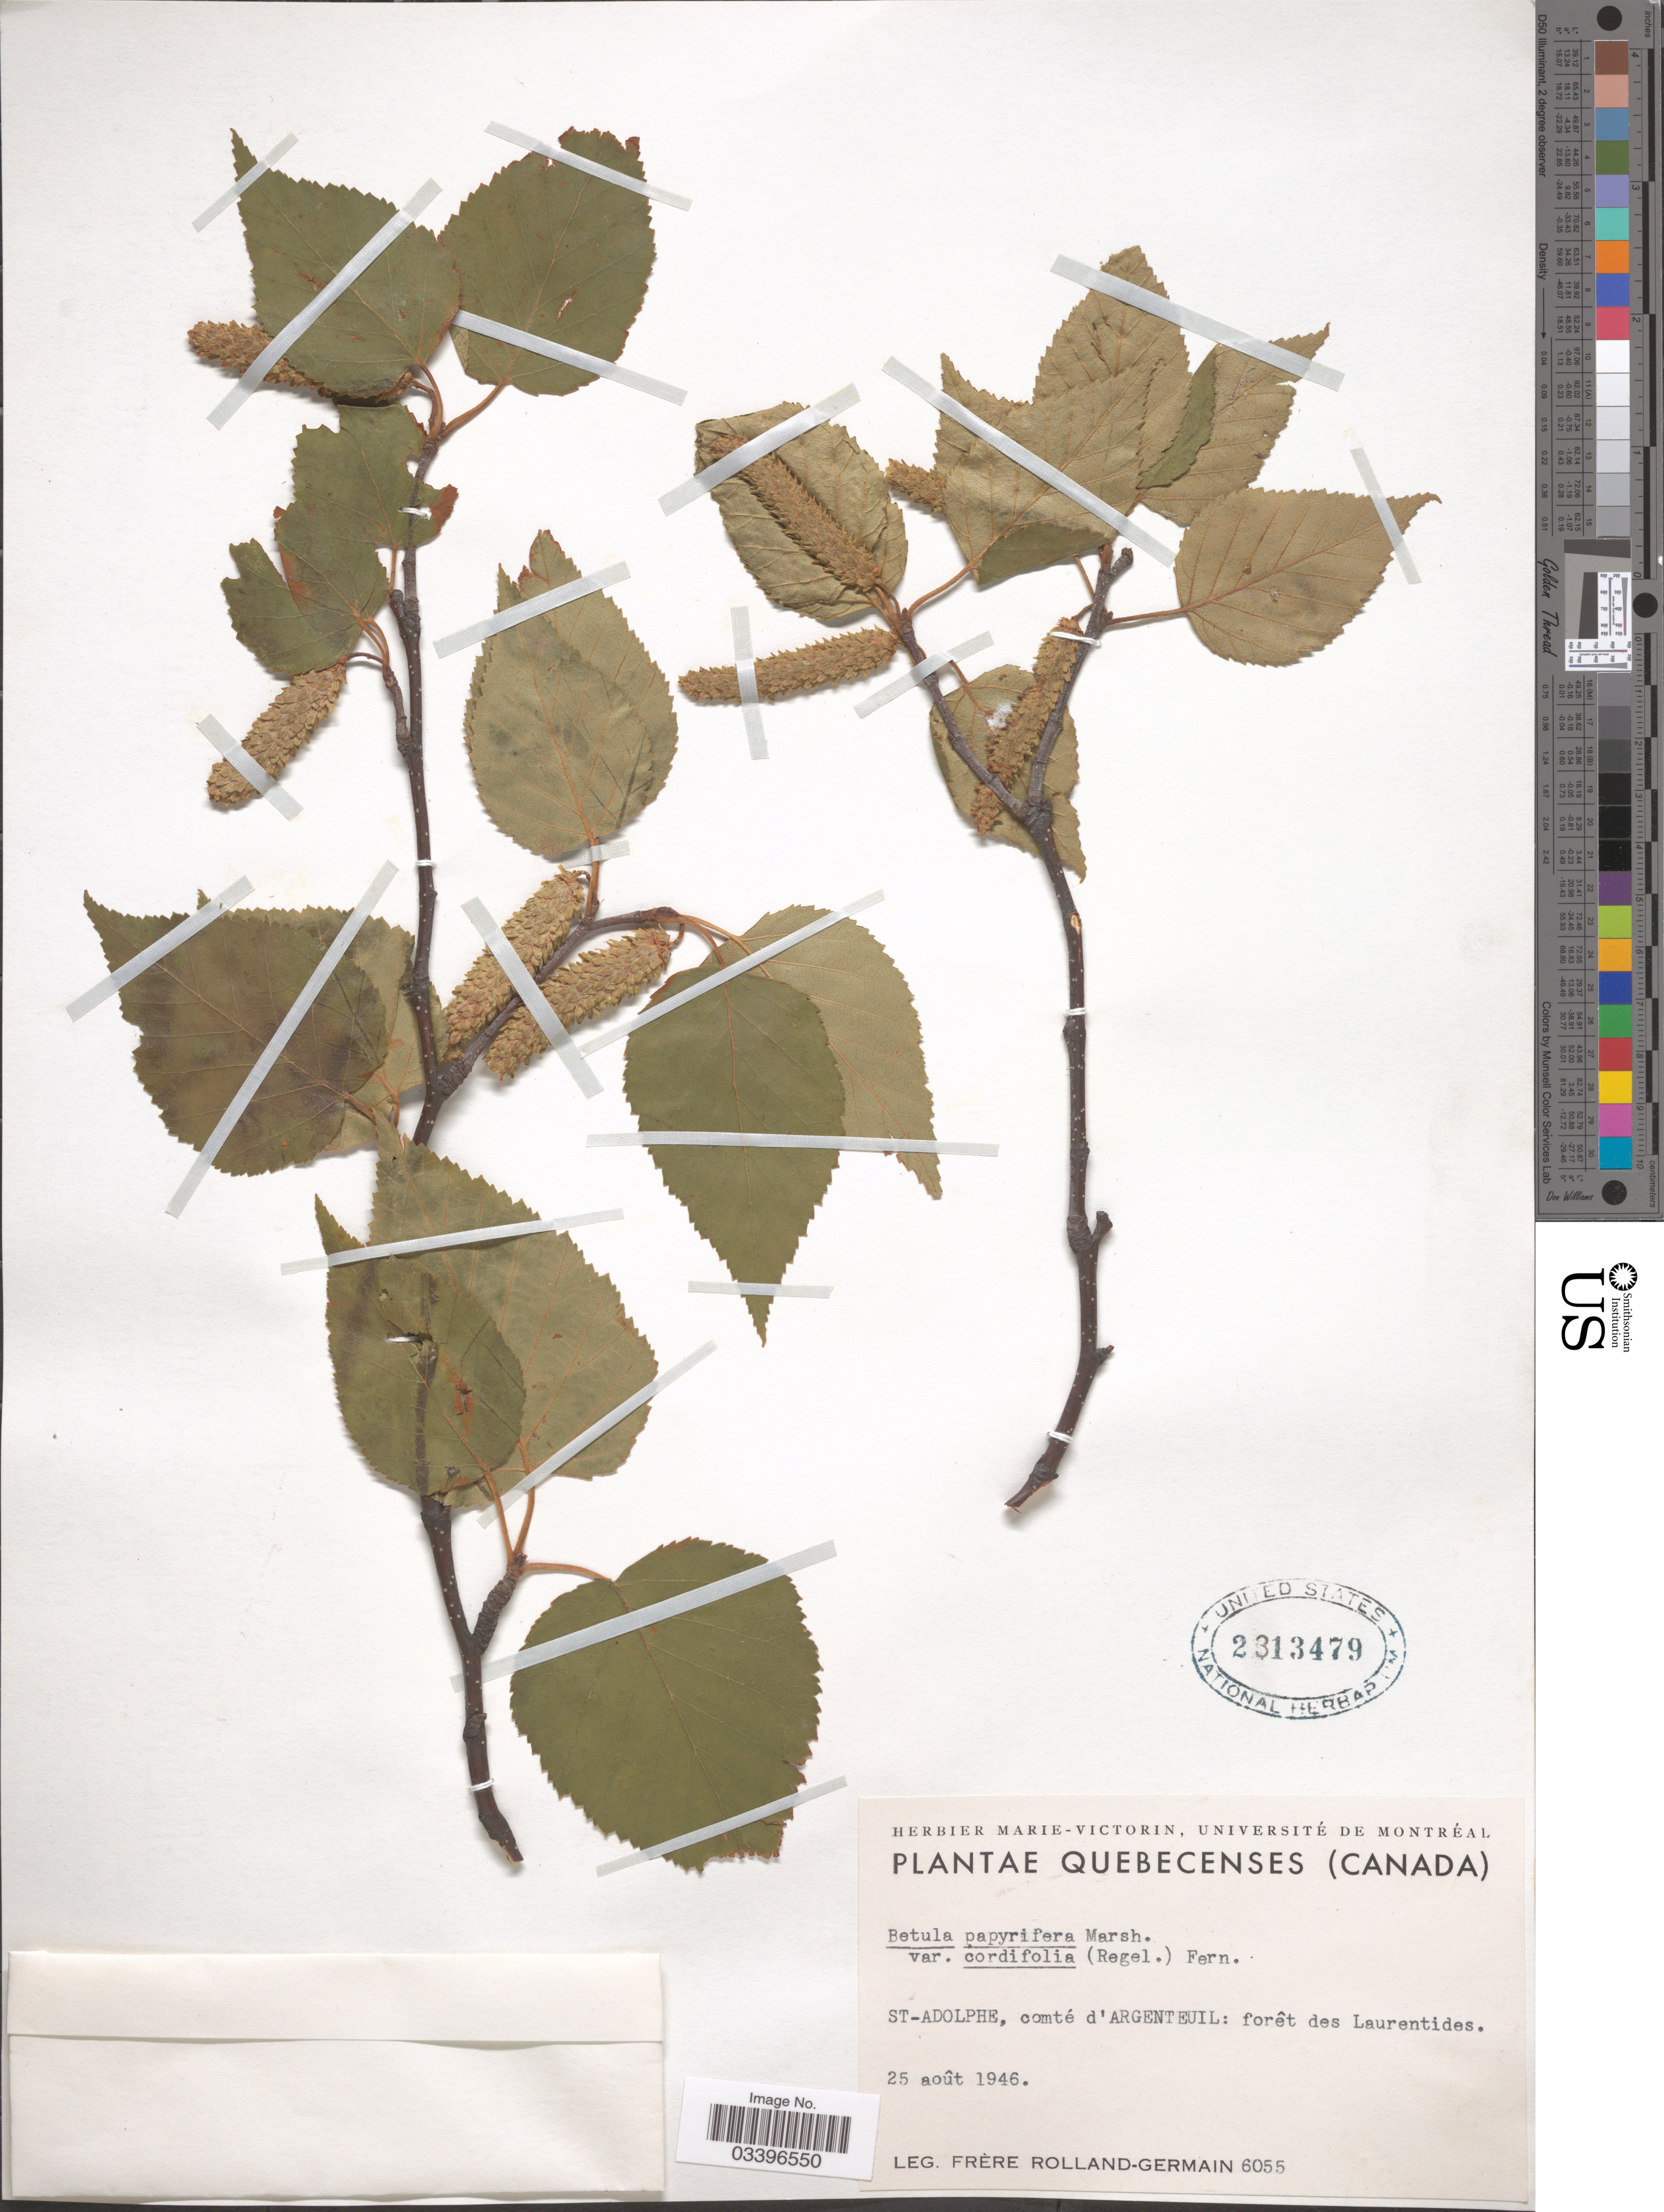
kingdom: Plantae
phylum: Tracheophyta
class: Magnoliopsida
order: Fagales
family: Betulaceae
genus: Betula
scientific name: Betula papyrifera var. cordifolia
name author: (Regel) Regel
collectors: Rolland-Germain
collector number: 6055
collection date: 1946-08-25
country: Canada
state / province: Quebec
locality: St-Adolphe, comté d'Argenteuil: forêt des Laurentides.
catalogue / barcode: US 2313479